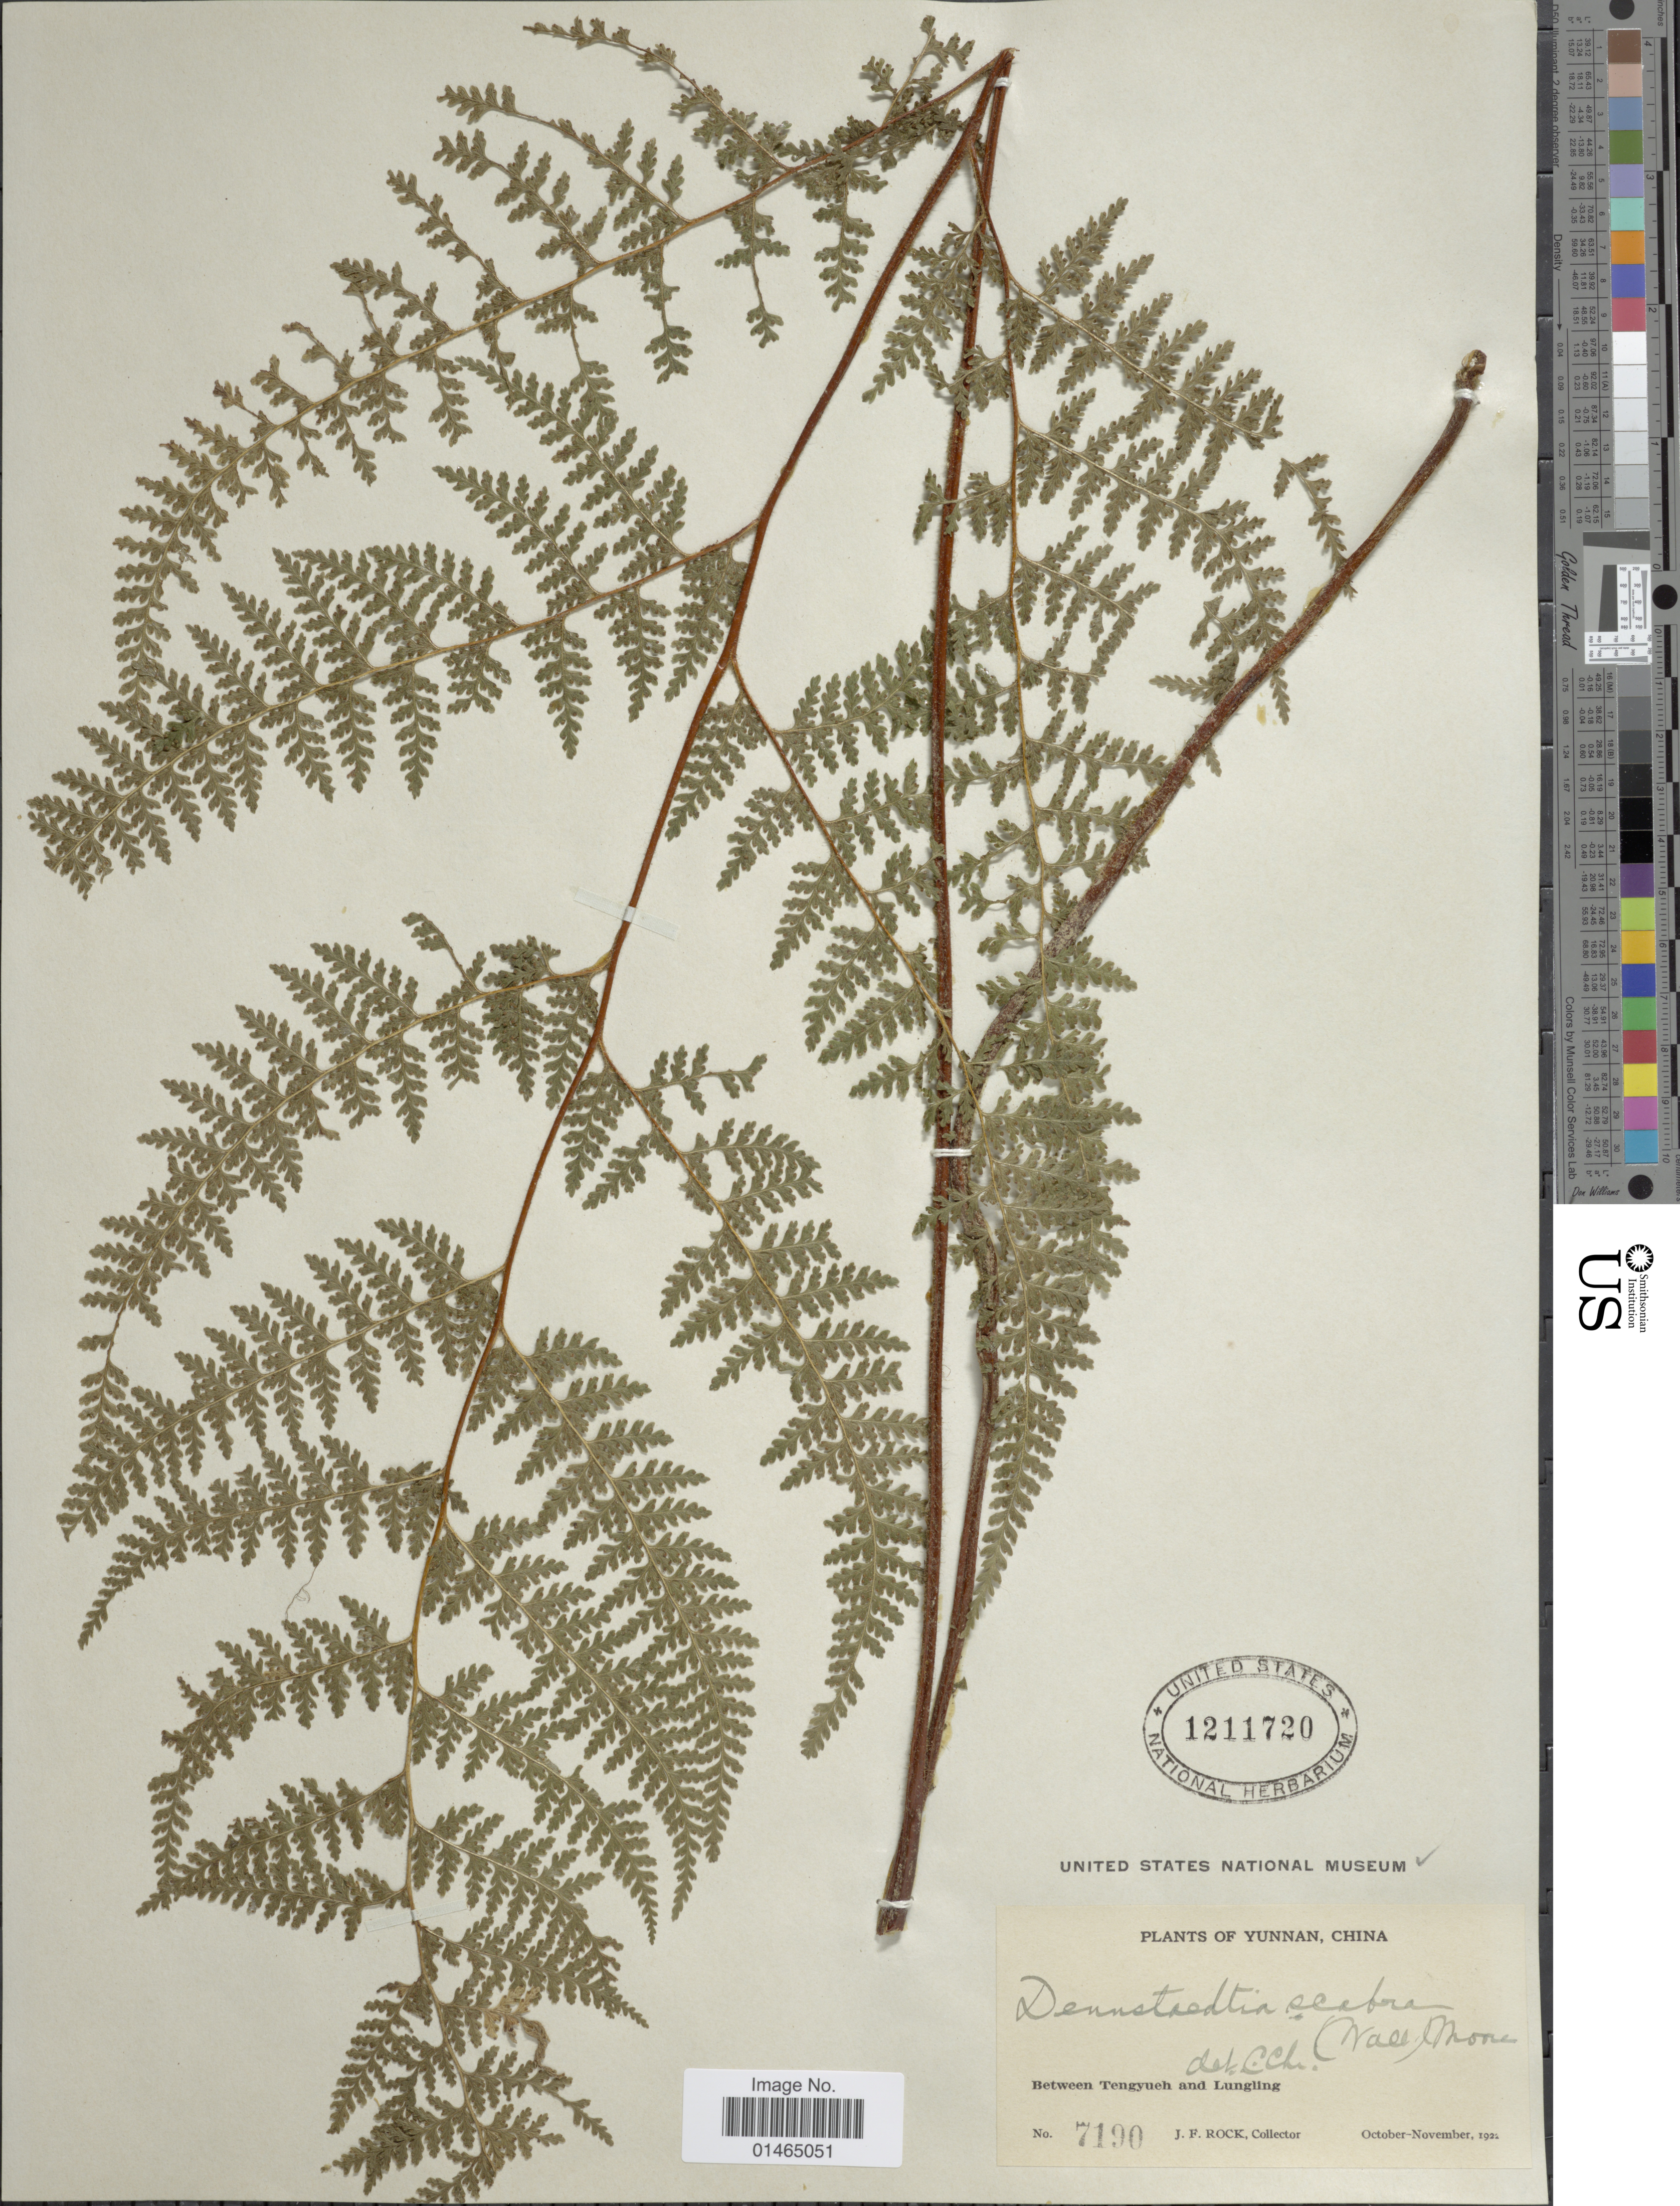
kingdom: Plantae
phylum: Tracheophyta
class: Polypodiopsida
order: Polypodiales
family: Dennstaedtiaceae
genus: Dennstaedtia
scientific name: Dennstaedtia scabra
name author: (Wall. ex Hook.) T. Moore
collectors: J. Rock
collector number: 7190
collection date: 1922-10/1922-11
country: China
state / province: Yunnan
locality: Between Tengyueh and Lungling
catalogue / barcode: US 1211720